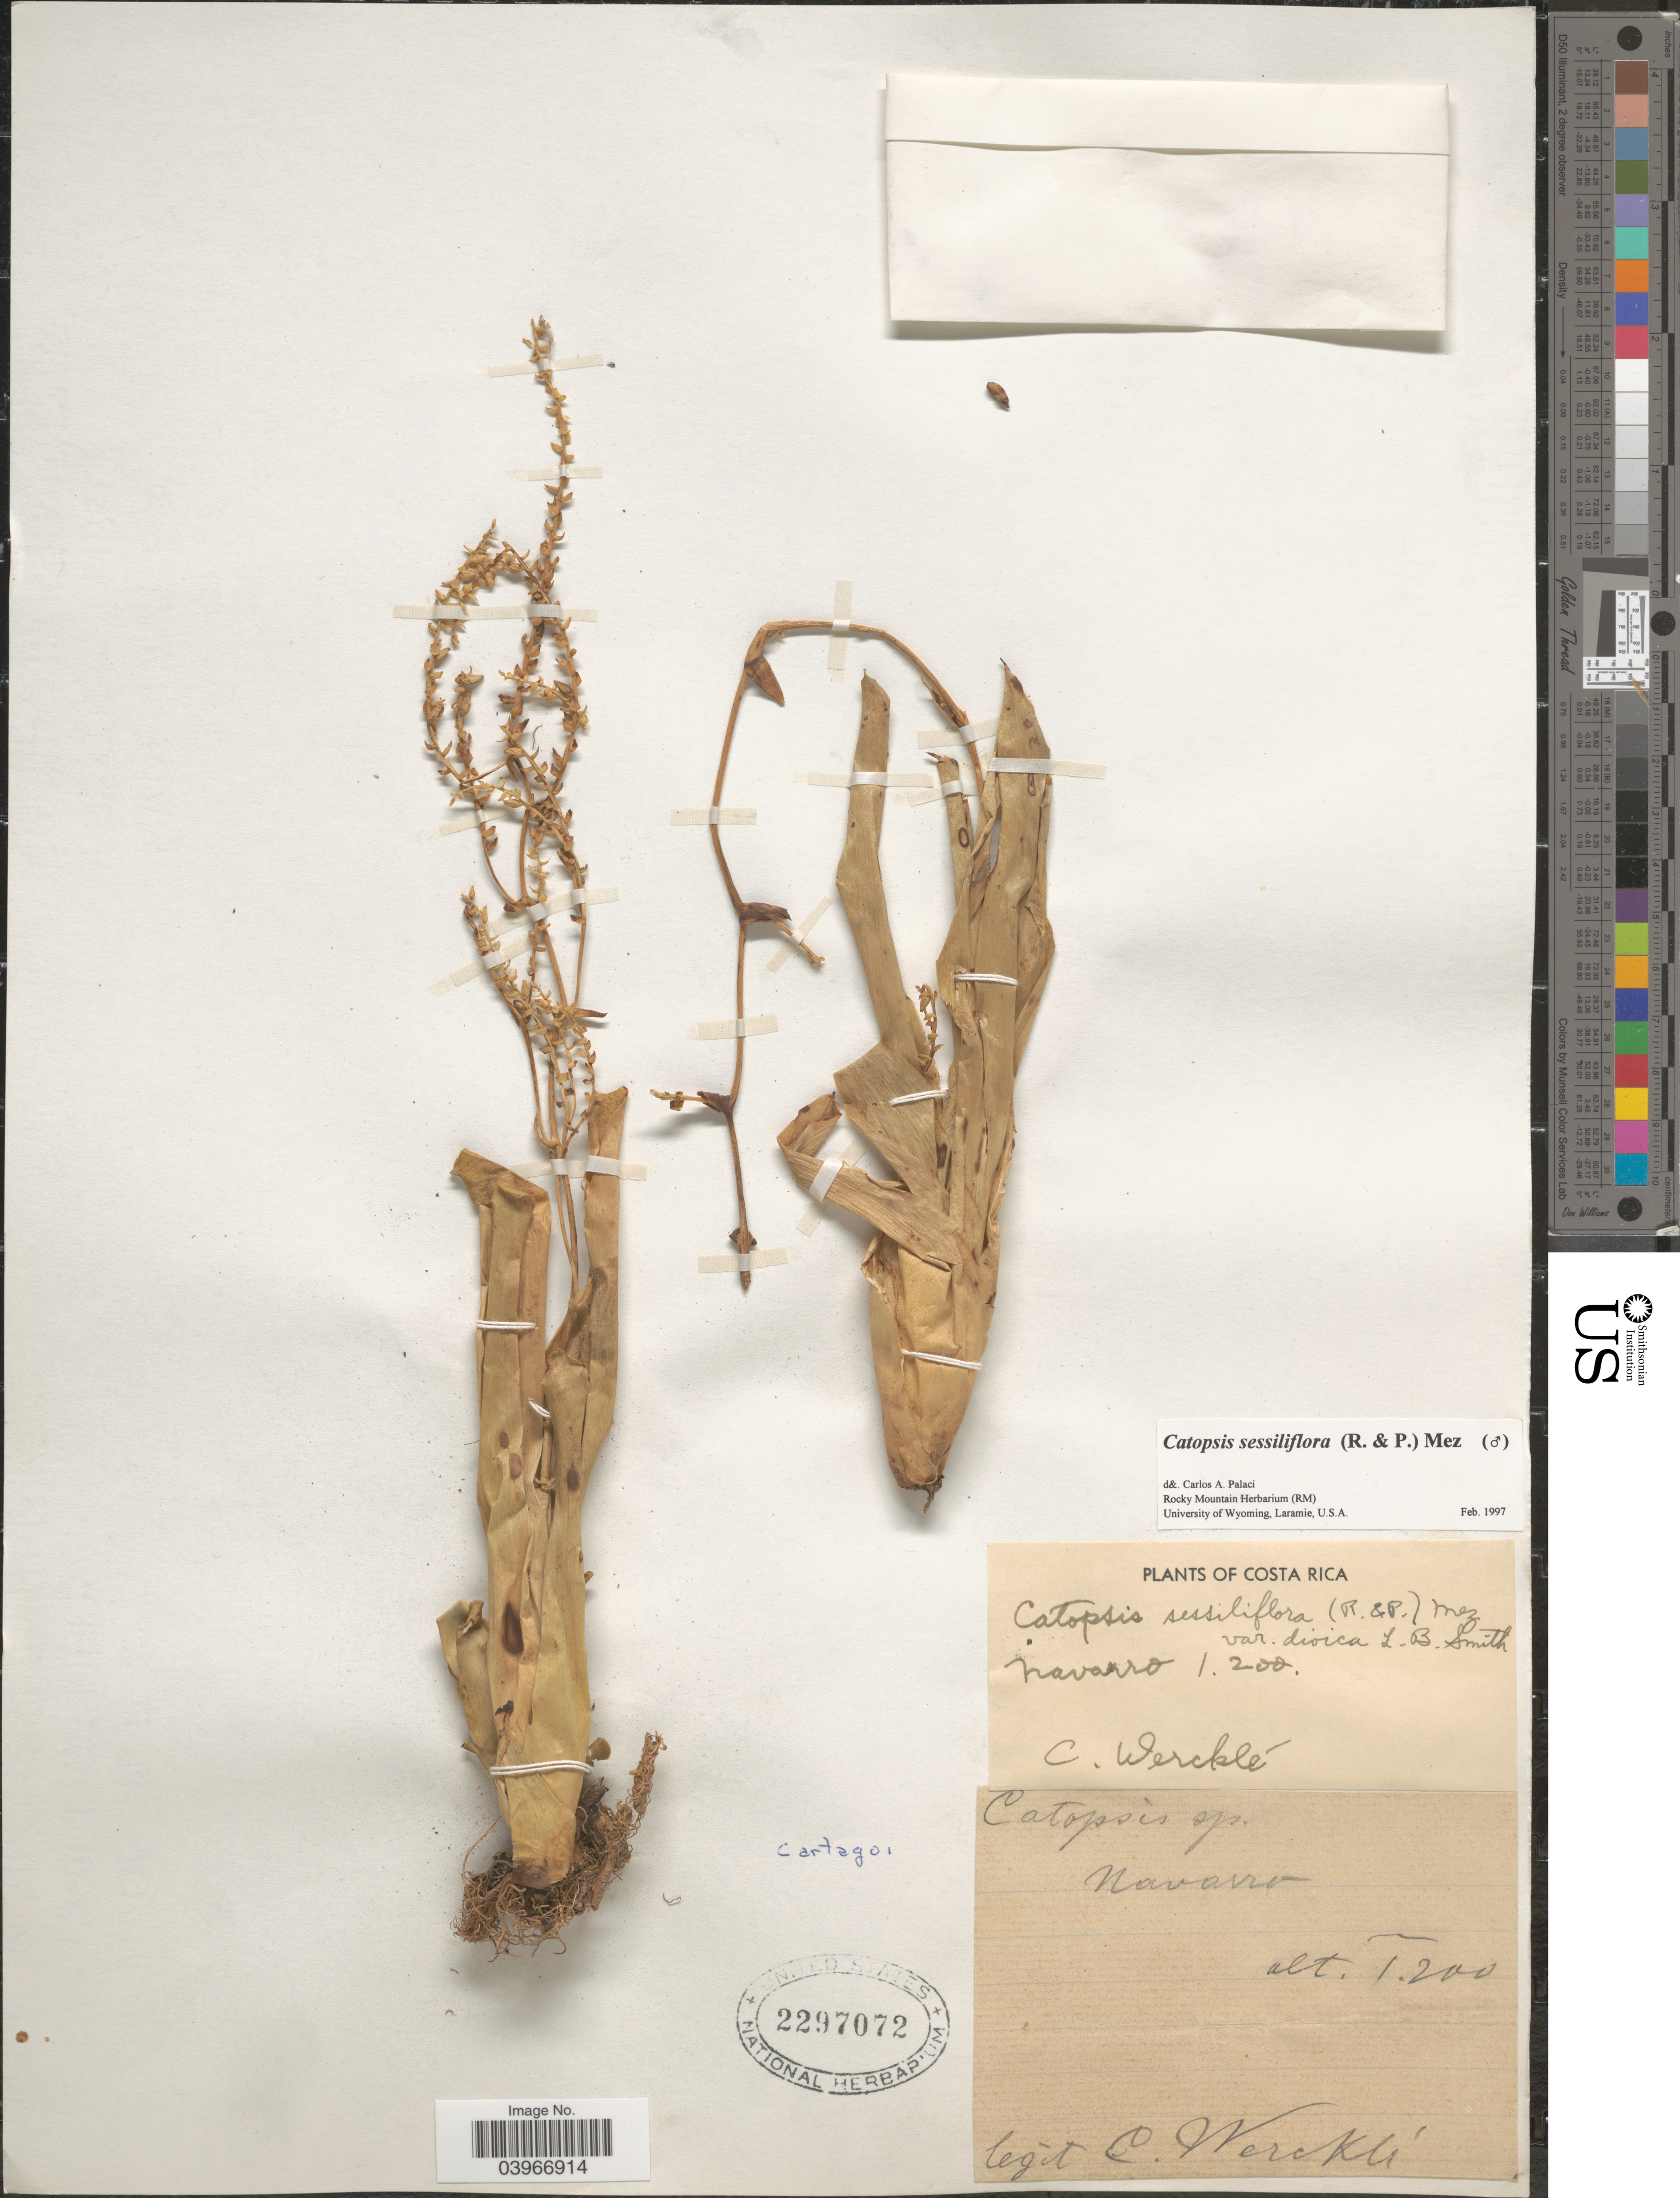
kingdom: Plantae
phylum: Tracheophyta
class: Liliopsida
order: Poales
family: Bromeliaceae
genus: Catopsis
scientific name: Catopsis sessiliflora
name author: (Ruiz & Pav.) Mez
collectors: C. Wercklé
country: Costa Rica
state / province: Cartago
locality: Navarro.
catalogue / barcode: US 2297072